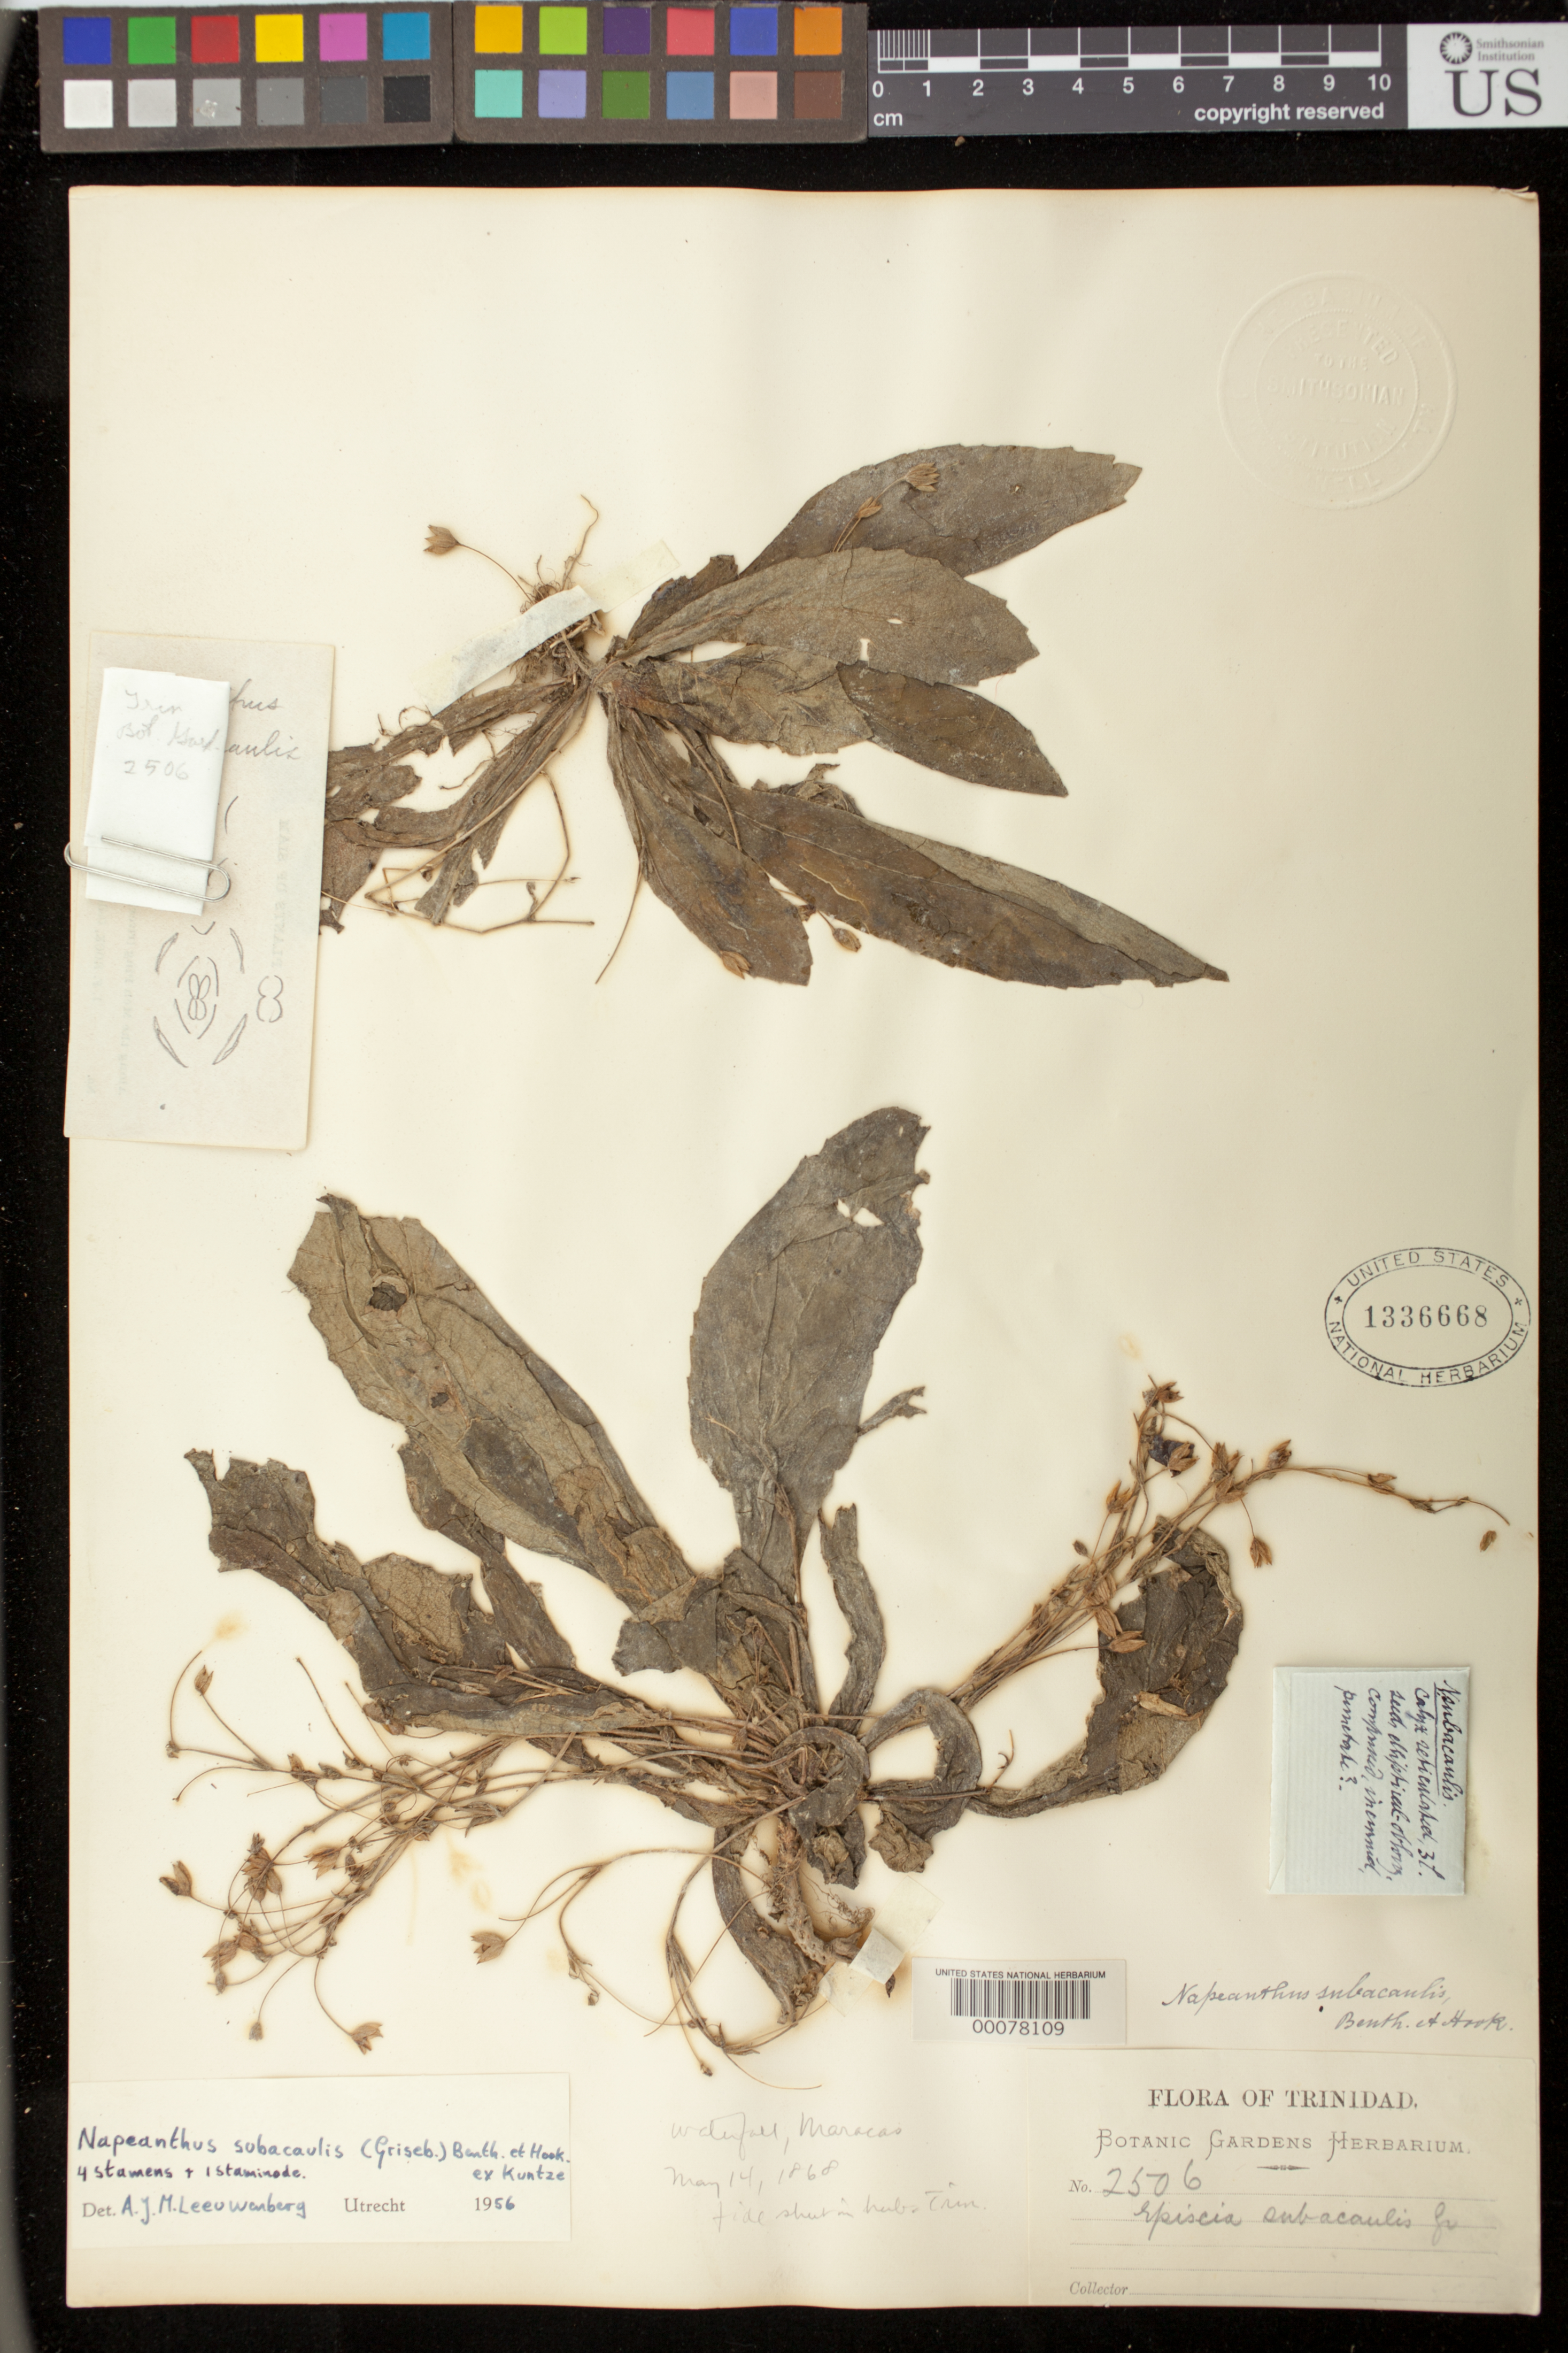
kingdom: Plantae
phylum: Tracheophyta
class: Magnoliopsida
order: Lamiales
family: Gesneriaceae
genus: Napeanthus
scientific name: Napeanthus subacaulis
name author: (Griseb.) Benth. & Hook. f. ex Kuntze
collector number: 2506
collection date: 1868-05-14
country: Trinidad and Tobago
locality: Waterfall, Maracas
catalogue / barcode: US 1336668